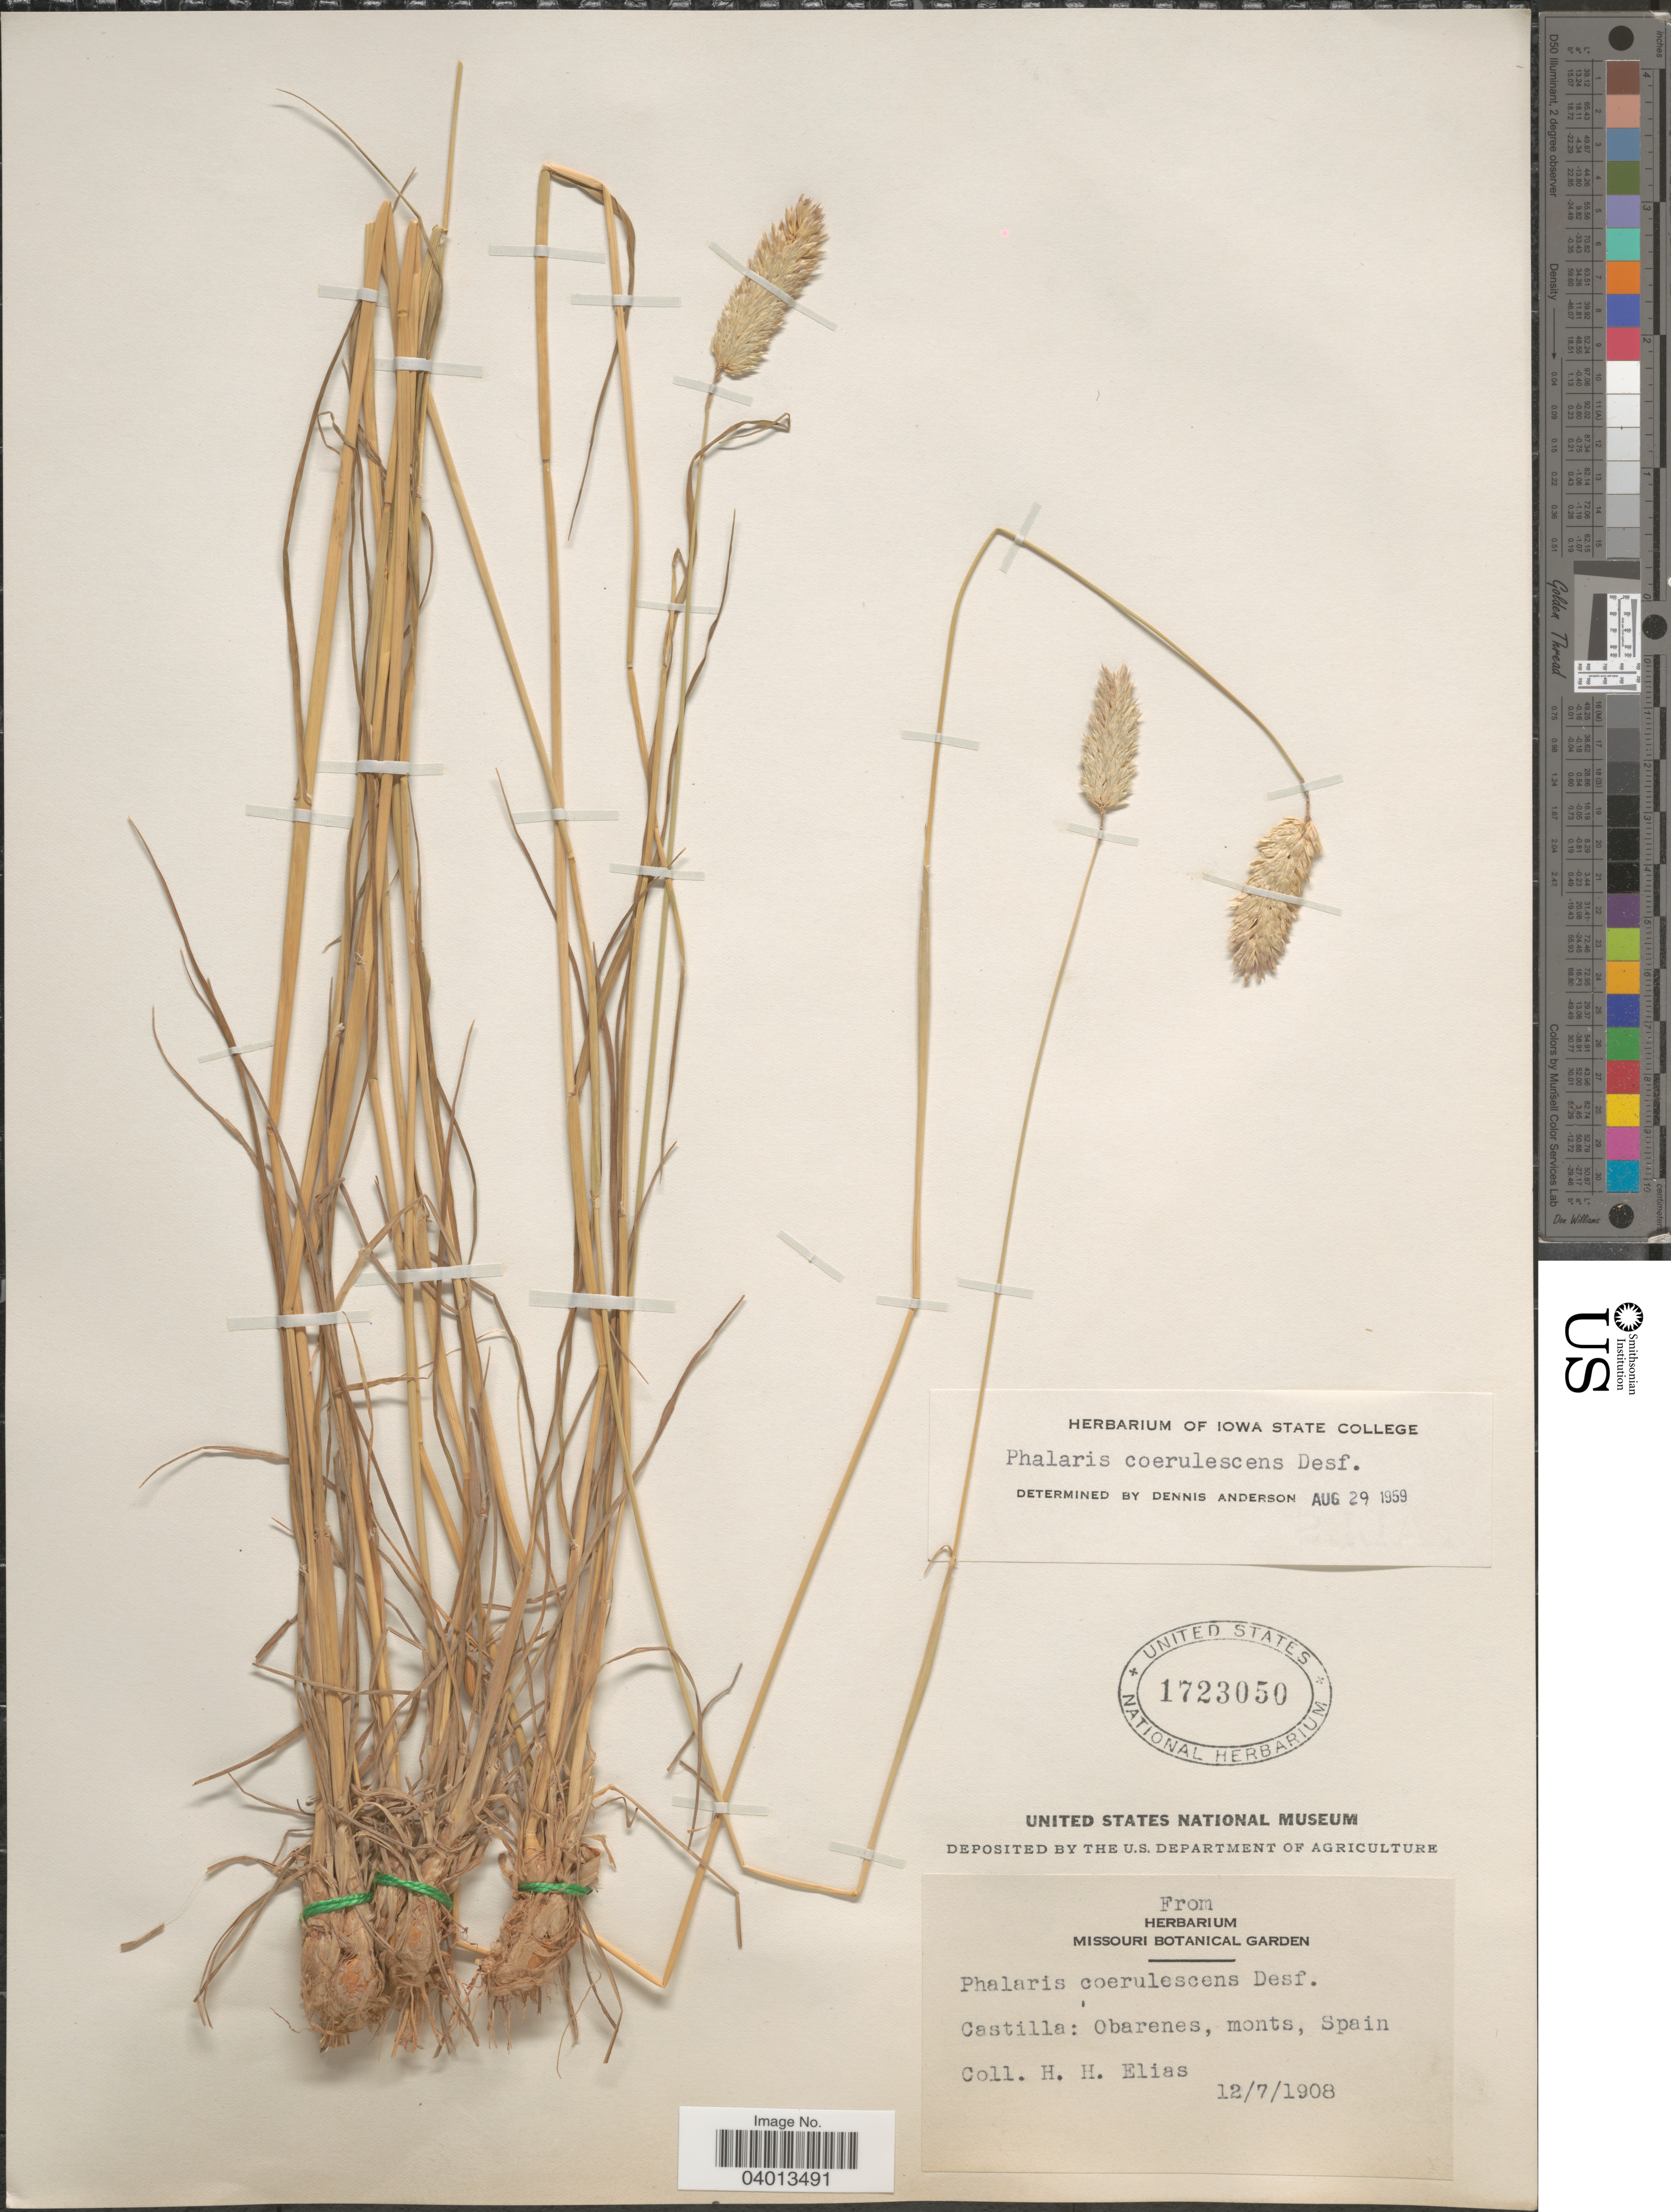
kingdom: Plantae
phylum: Tracheophyta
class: Liliopsida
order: Poales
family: Poaceae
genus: Phalaris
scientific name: Phalaris coerulescens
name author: Desf.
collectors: H. Elias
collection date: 1908-07-12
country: Spain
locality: Castilla: Obarenes, monts.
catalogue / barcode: US 1723050